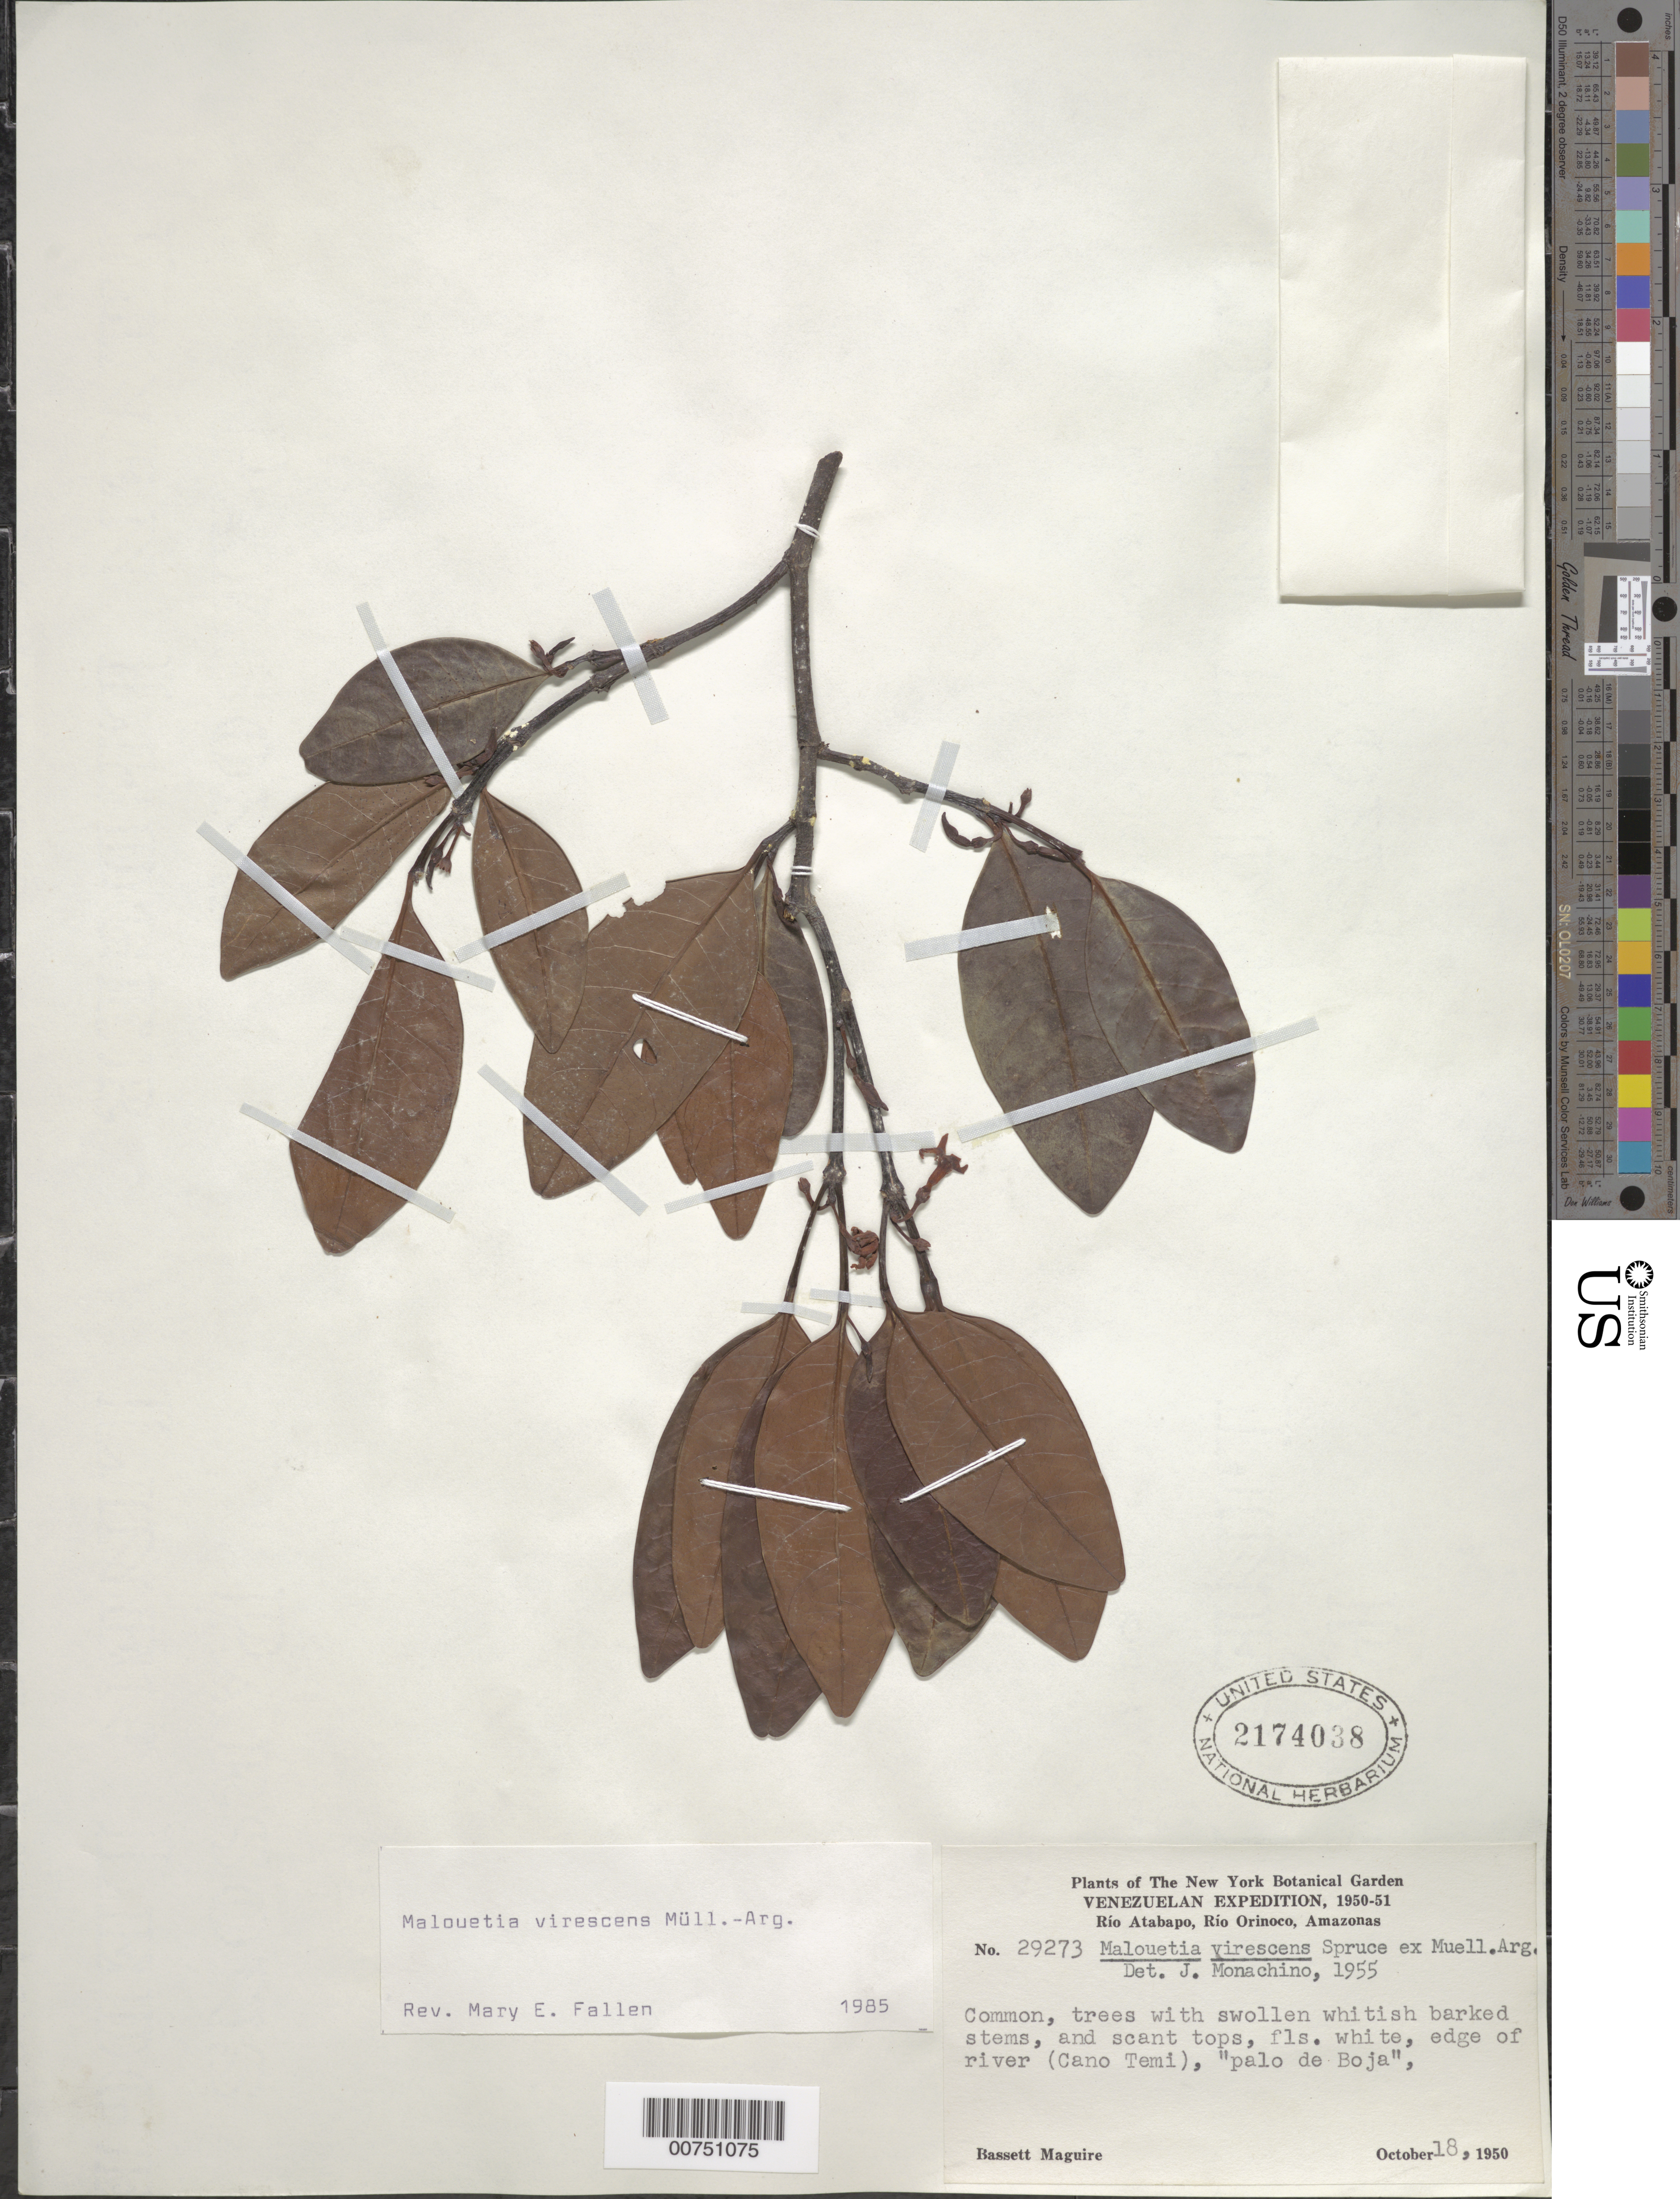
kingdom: Plantae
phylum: Tracheophyta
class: Magnoliopsida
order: Gentianales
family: Apocynaceae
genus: Malouetia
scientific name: Malouetia virescens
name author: Spruce ex Müll. Arg.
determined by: Fallen, M. E.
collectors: B. Maguire, R. S. Cowan & J. J. Wurdack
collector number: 29273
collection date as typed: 18-Oct-50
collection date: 1950-10-18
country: Venezuela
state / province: Amazonas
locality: Río Atabapo, Río Orinoco, Caño Temi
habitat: Edge of river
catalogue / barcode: US 2174038